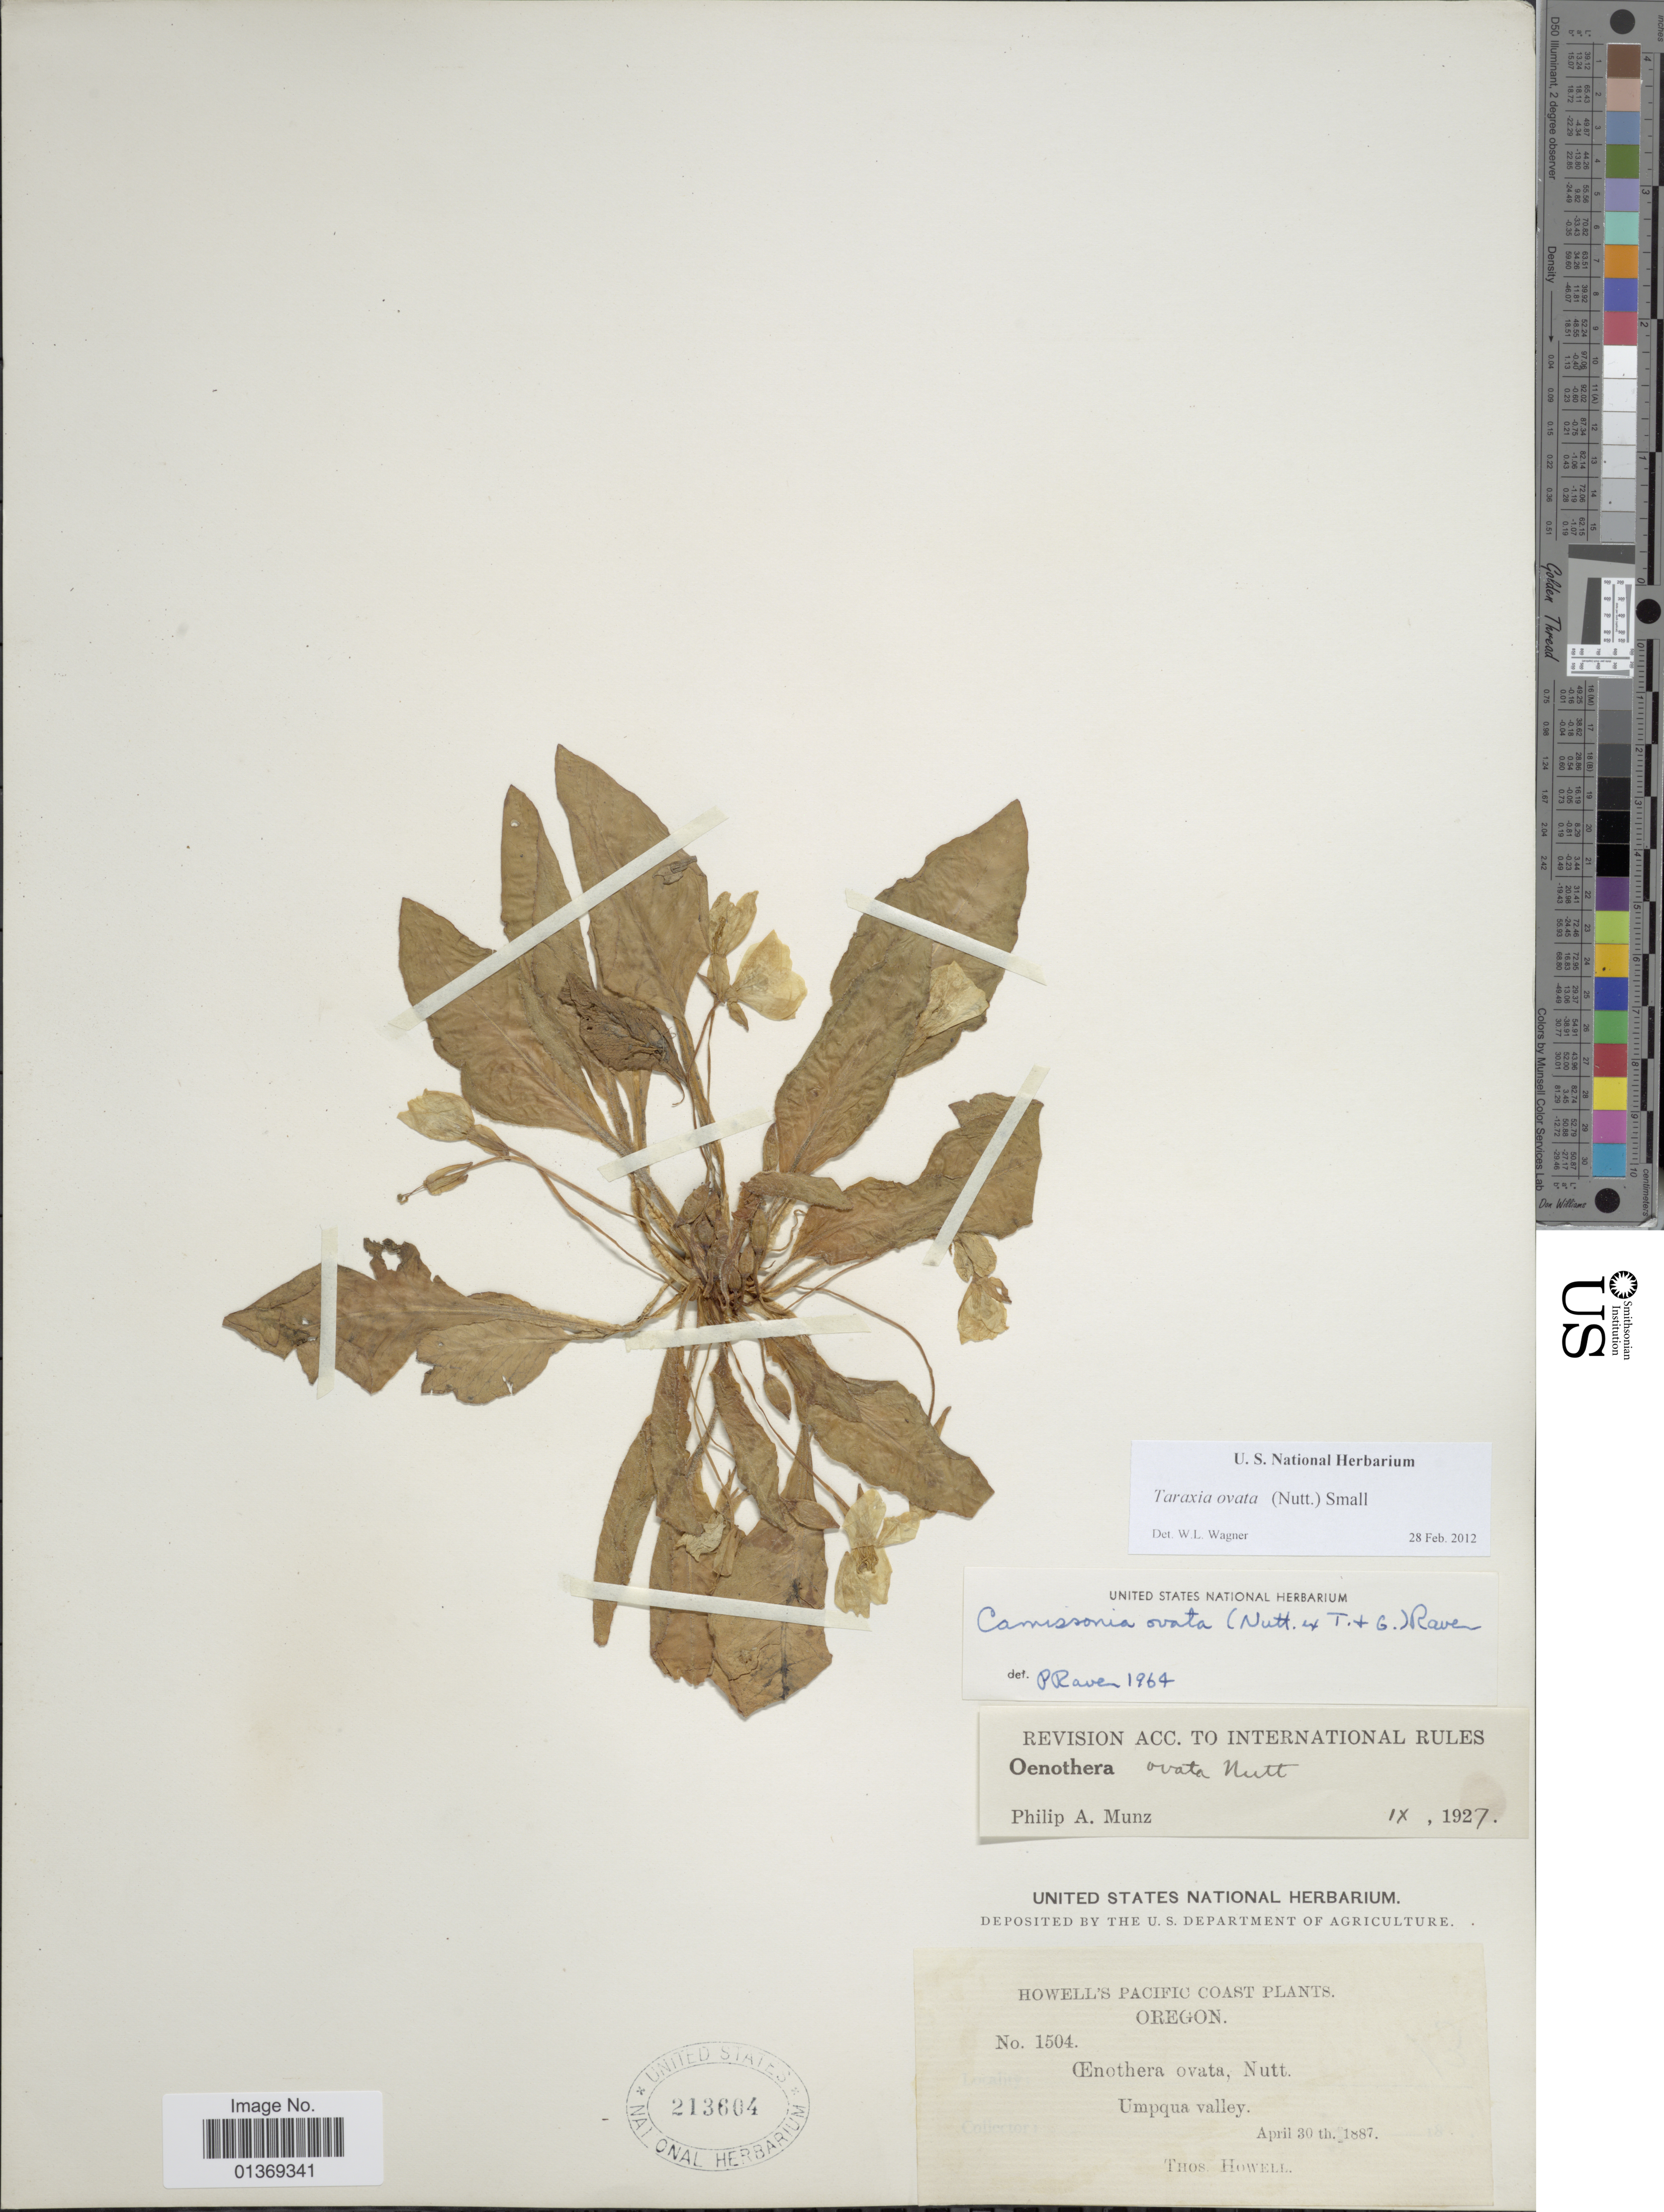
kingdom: Plantae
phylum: Tracheophyta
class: Magnoliopsida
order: Myrtales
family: Onagraceae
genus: Taraxia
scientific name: Taraxia ovata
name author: (Nutt.) Small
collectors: T. J. Howell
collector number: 1504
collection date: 1887-04-30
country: United States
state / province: Oregon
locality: Umpqua valley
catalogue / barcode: US 213604